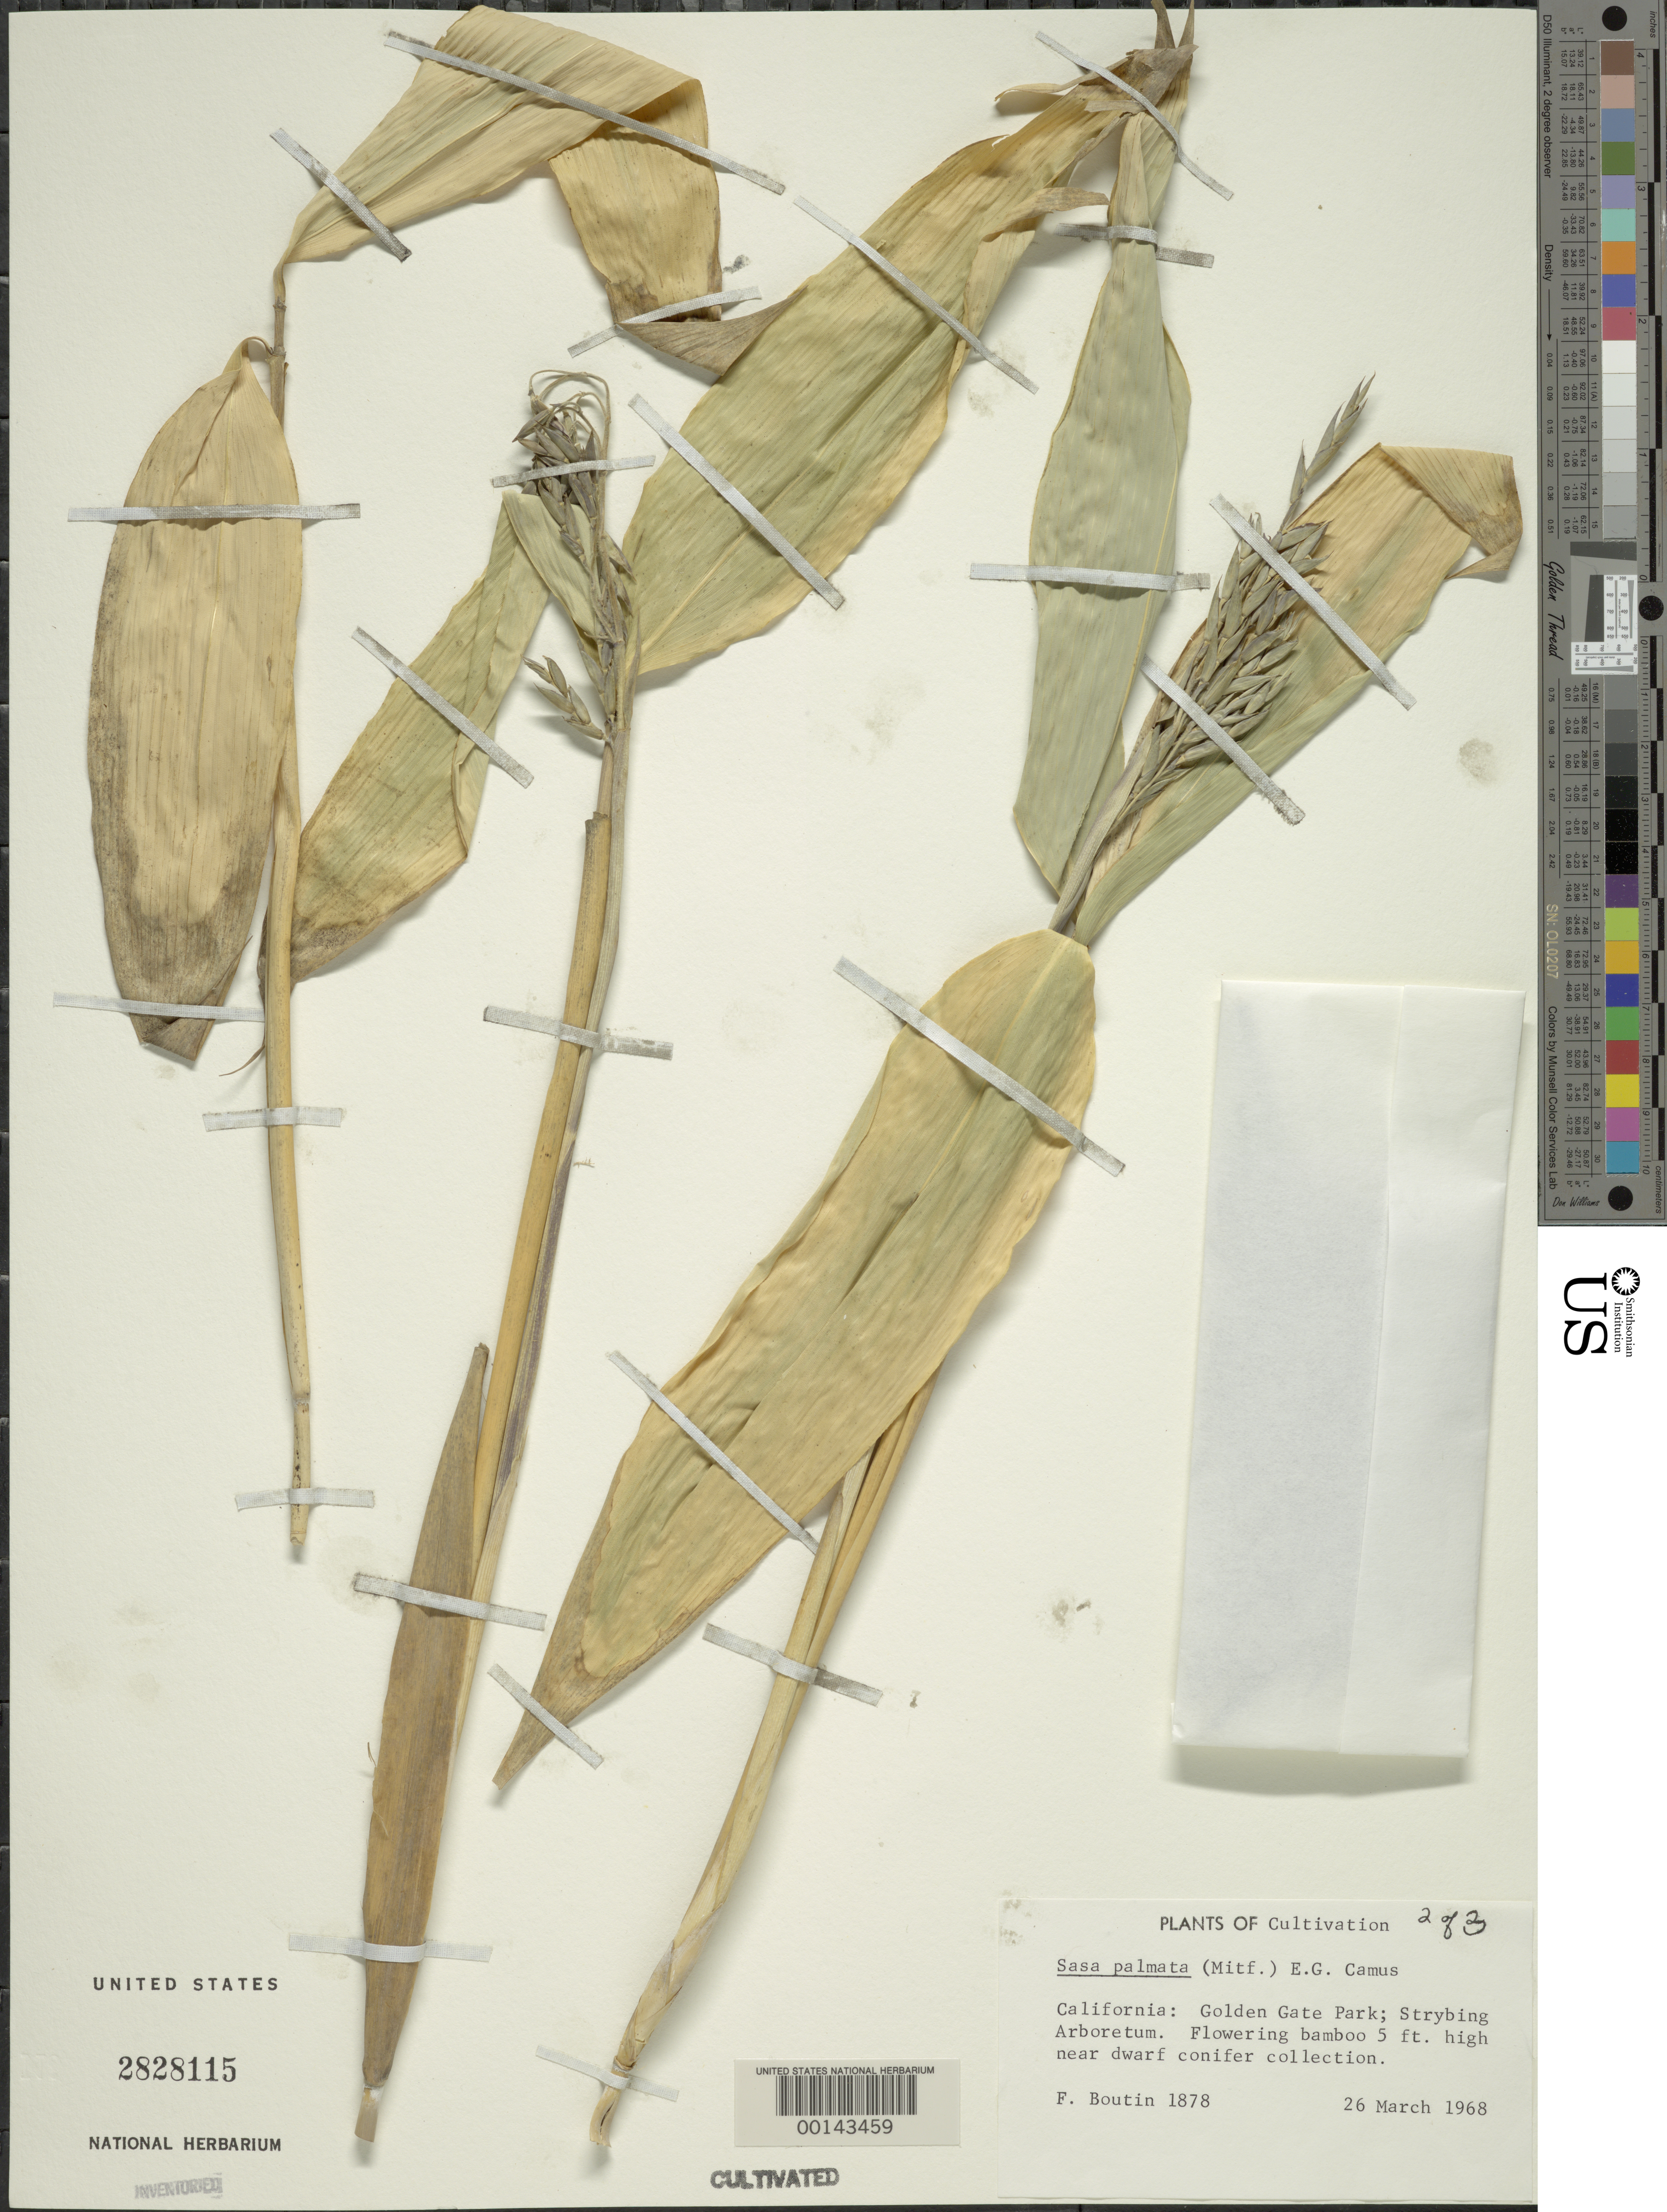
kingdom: Plantae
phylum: Tracheophyta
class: Liliopsida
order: Poales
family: Poaceae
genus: Sasa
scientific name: Sasa palmata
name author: (hort. ex Burb.) E.G. Camus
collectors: F. Boutin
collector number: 1878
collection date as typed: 26 Mar 1968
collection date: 1968-03-26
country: United States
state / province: California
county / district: San Francisco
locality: Golden gate park, strybing arboretum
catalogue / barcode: US 2828115